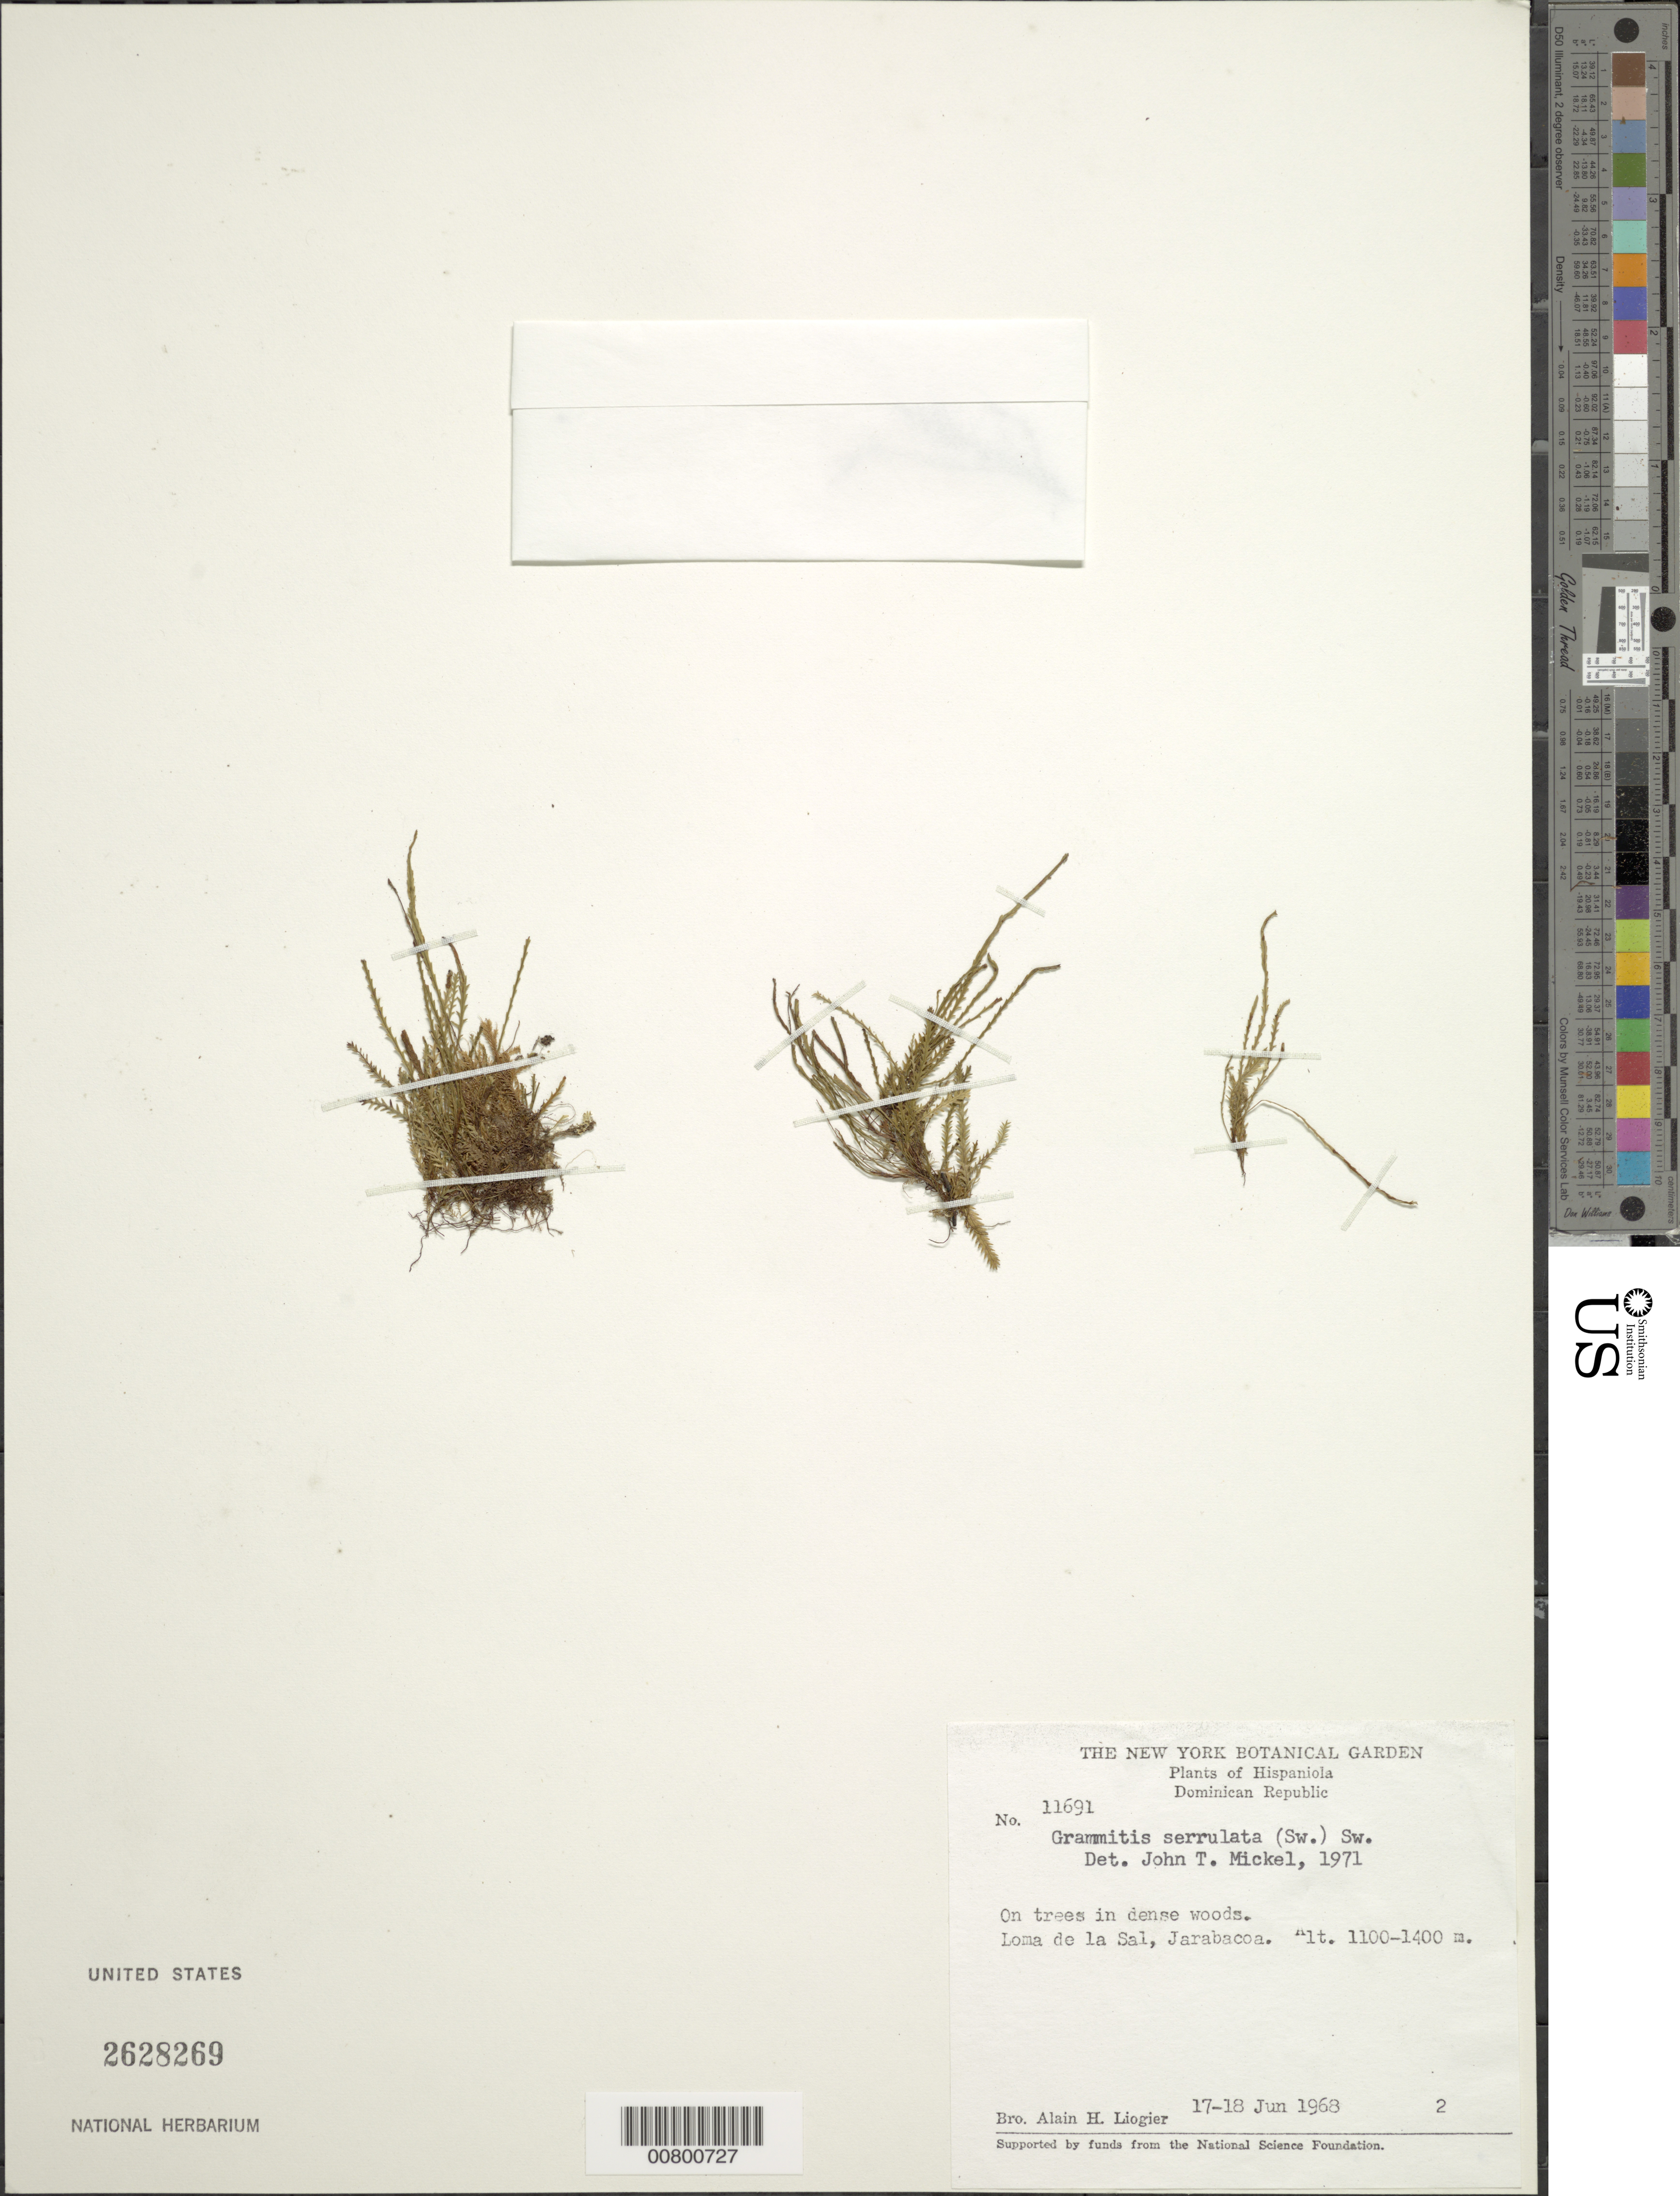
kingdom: Plantae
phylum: Tracheophyta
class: Polypodiopsida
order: Polypodiales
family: Polypodiaceae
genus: Cochlidium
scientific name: Cochlidium serrulatum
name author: (Sw.) L.E. Bishop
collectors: A. H. Liogier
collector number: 11691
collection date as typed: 17 Jun 1968 to 18 Jun 1968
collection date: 1968-06-17/1968-06-18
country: Dominican Republic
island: Hispaniola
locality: Loma de la Sal, jarabacoa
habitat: Dense woods, on trees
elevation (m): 1100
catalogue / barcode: US 2628269